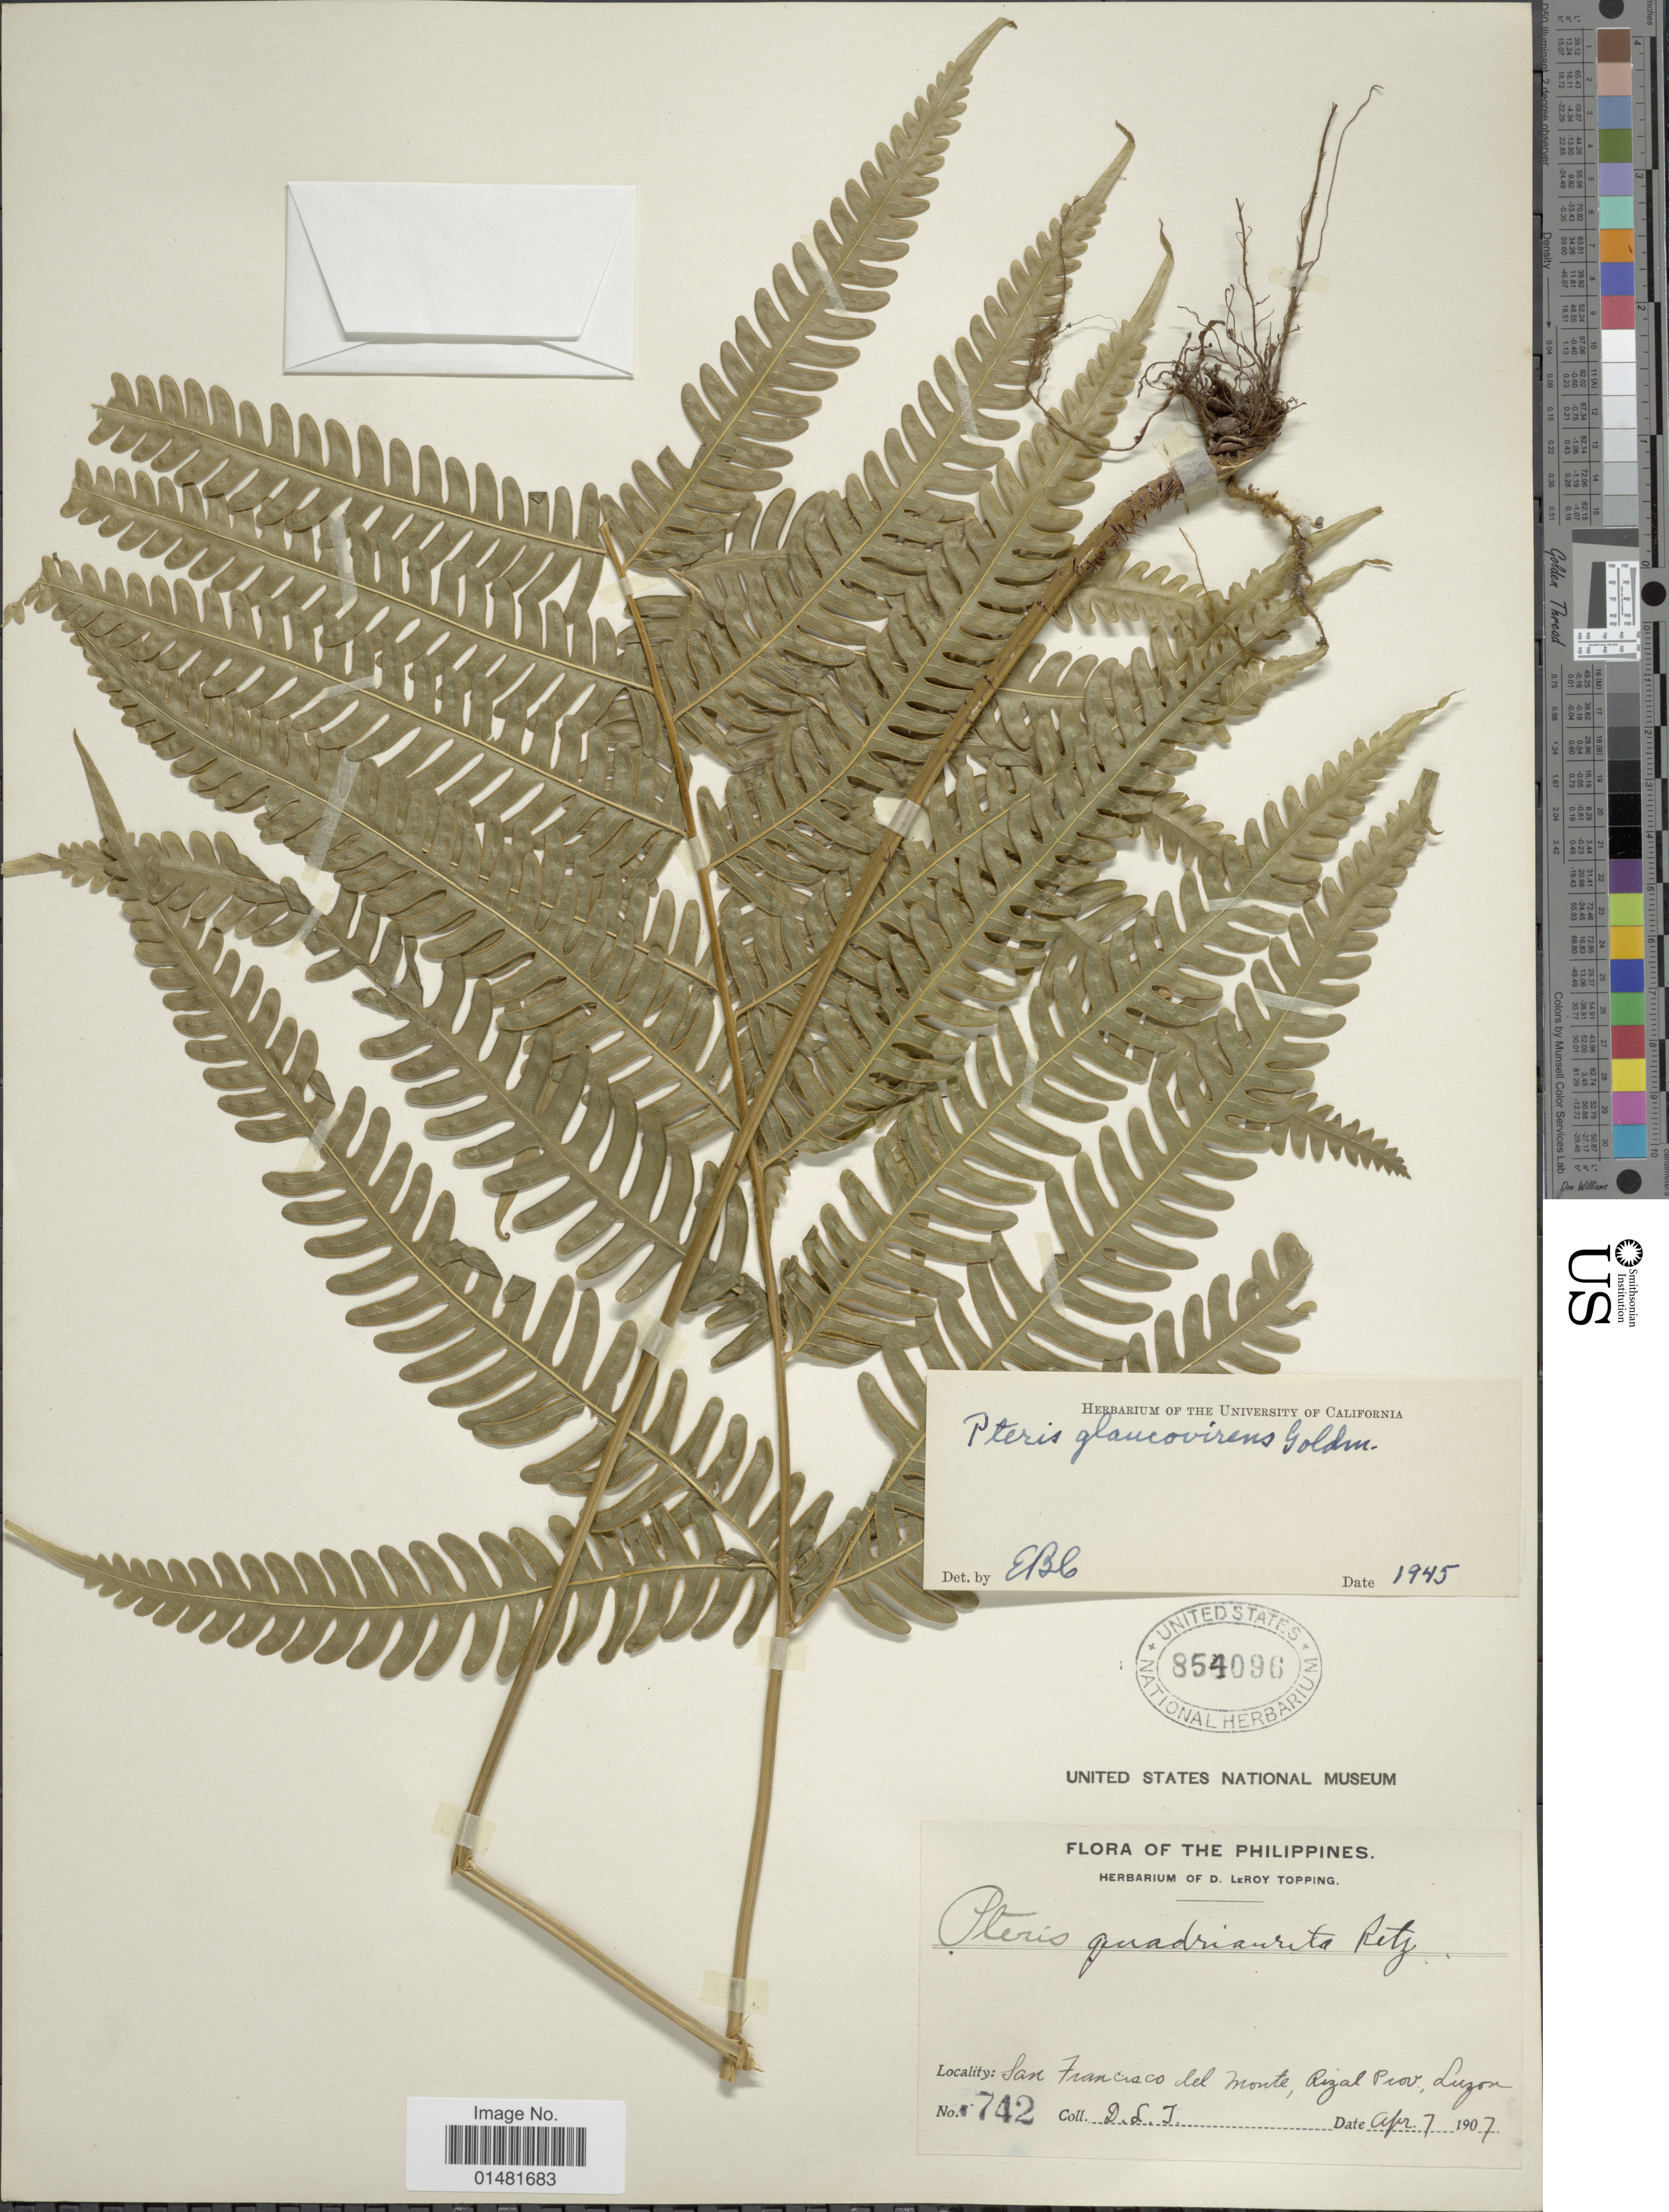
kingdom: Plantae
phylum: Tracheophyta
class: Polypodiopsida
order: Polypodiales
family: Pteridaceae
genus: Pteris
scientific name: Pteris glaucovirens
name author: Goldm.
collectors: D. L. Topping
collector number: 742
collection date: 1907-04-07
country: Philippines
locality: San Francisco del monte, Rizal Prov., Luzon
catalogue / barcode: US 854096